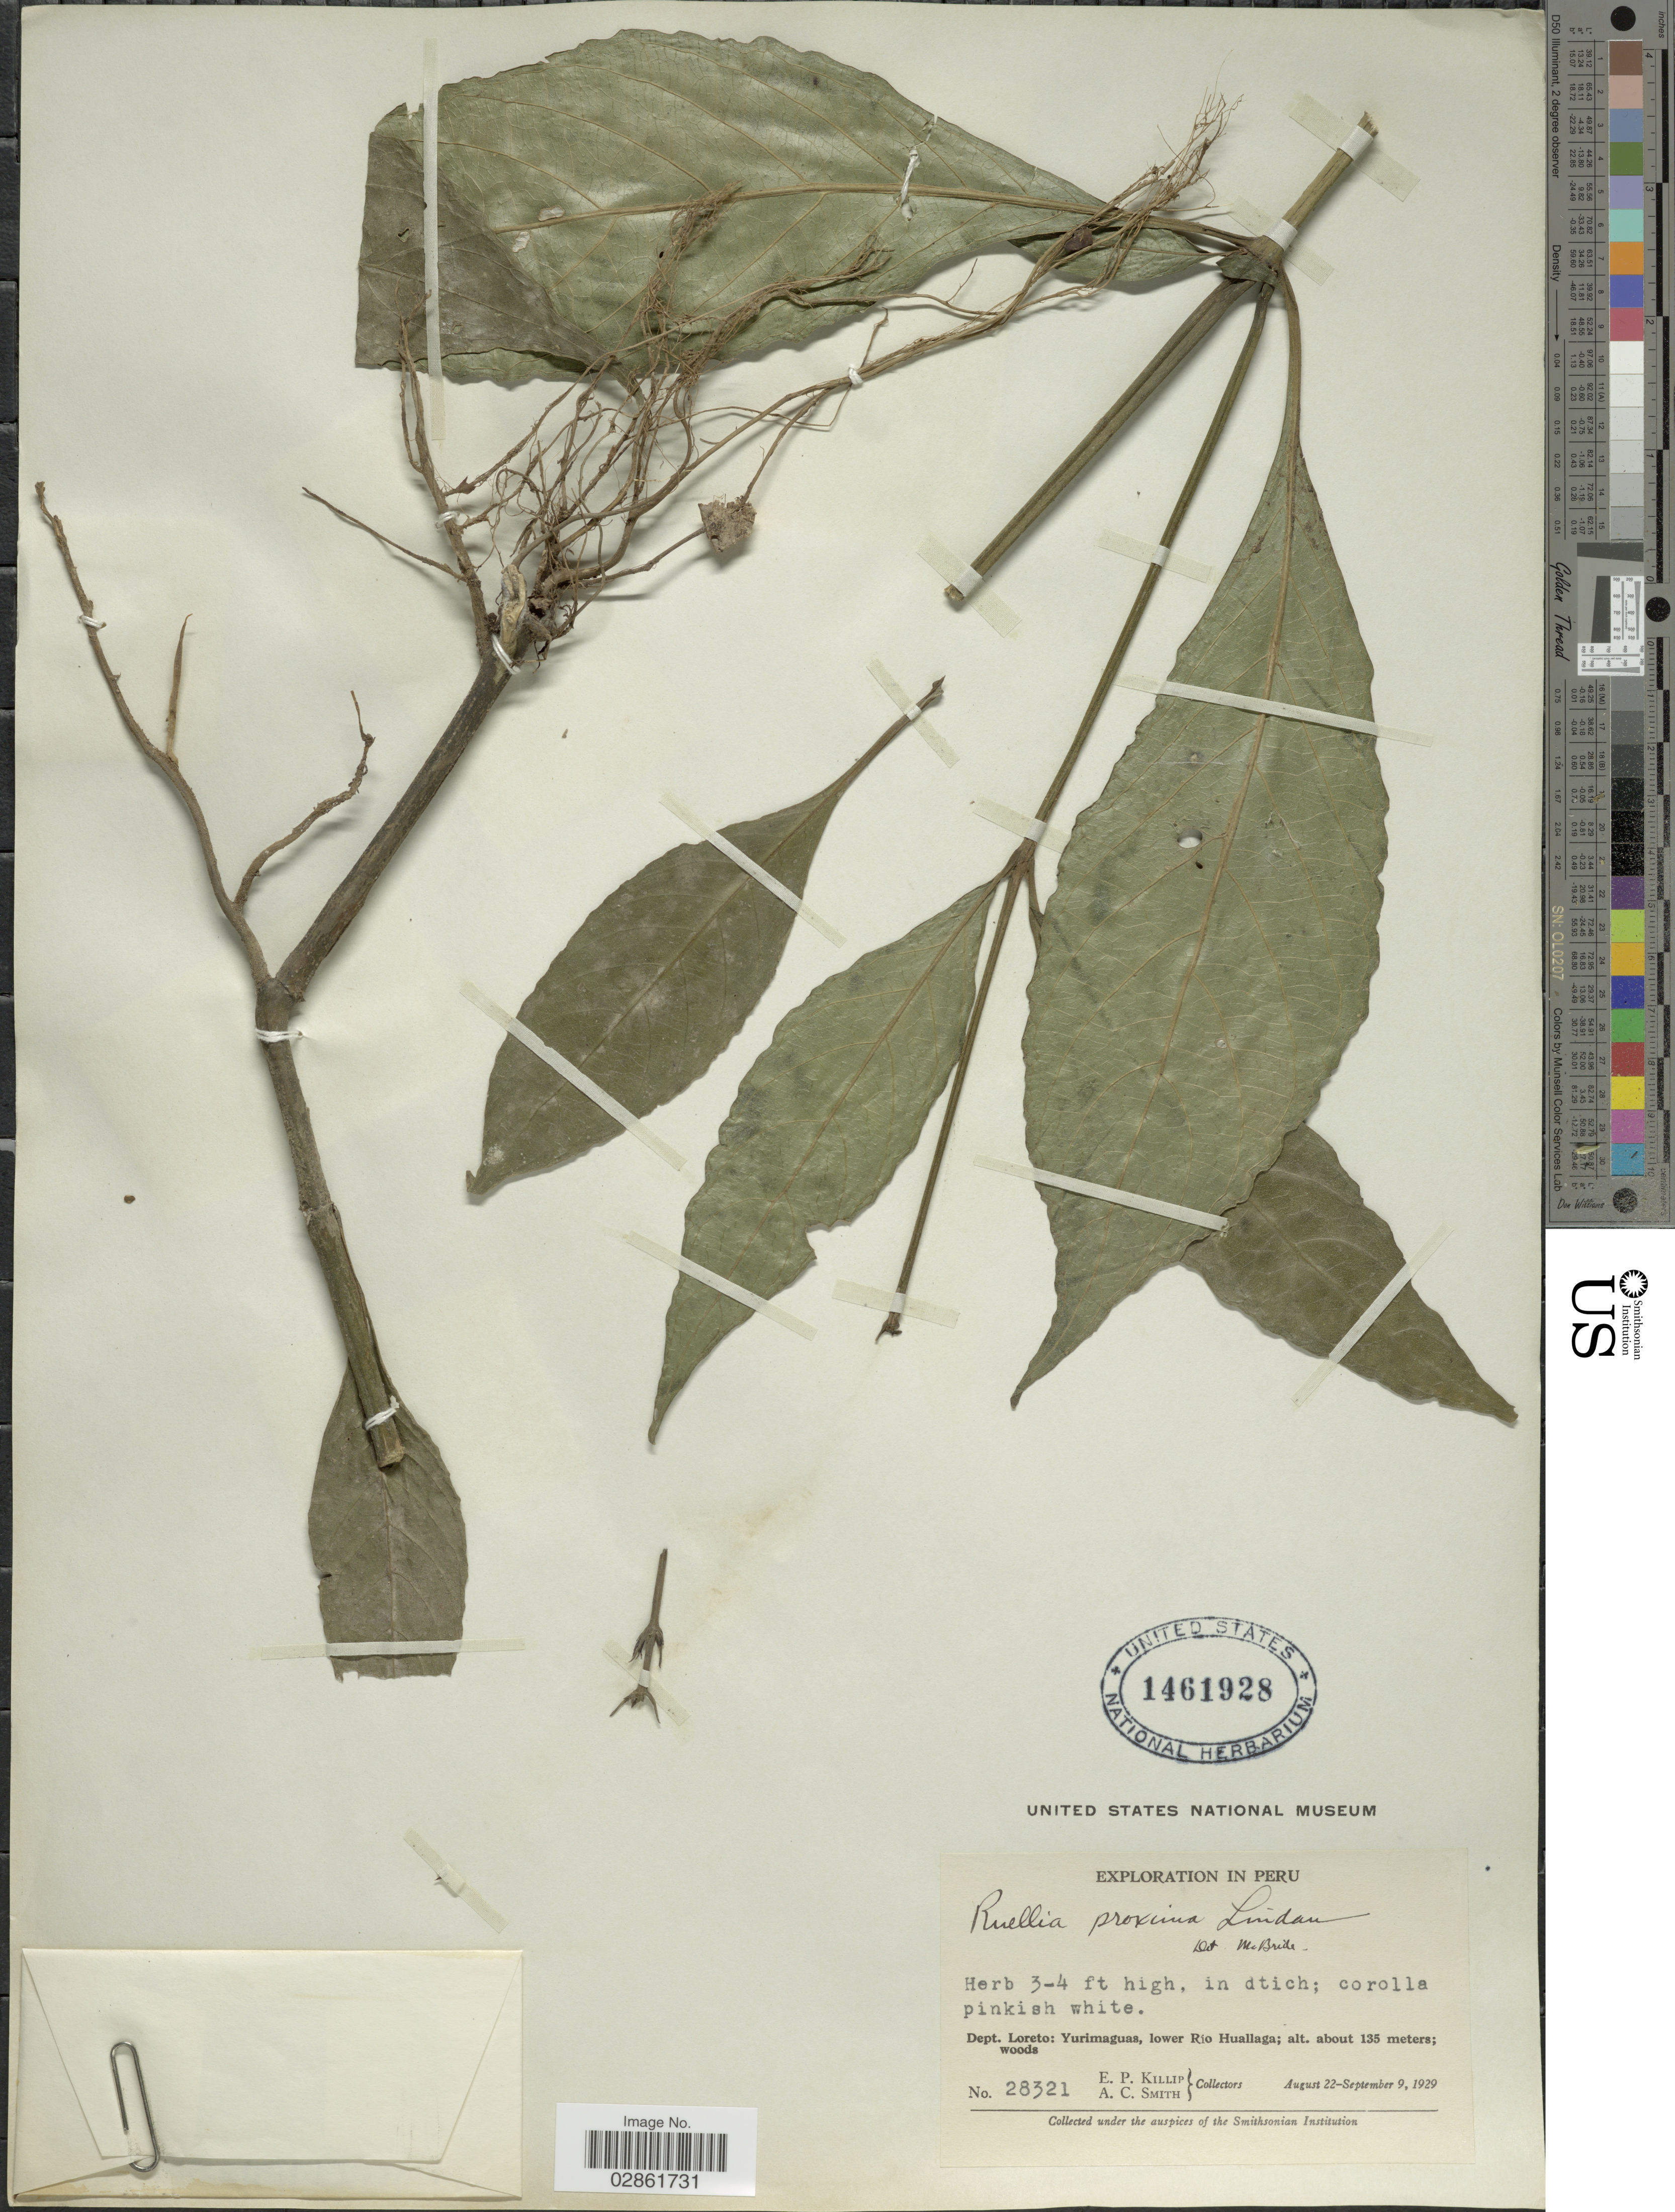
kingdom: Plantae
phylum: Tracheophyta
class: Magnoliopsida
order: Lamiales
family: Acanthaceae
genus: Ruellia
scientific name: Ruellia proxima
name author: Lindau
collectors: E. P. Killip & A. C. Smith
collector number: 28321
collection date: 1929-08-22/1929-09-09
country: Peru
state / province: Loreto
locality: Dept. Loreto: Yurimaguas, lower Rio Huallaga.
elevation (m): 135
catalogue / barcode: US 1461928